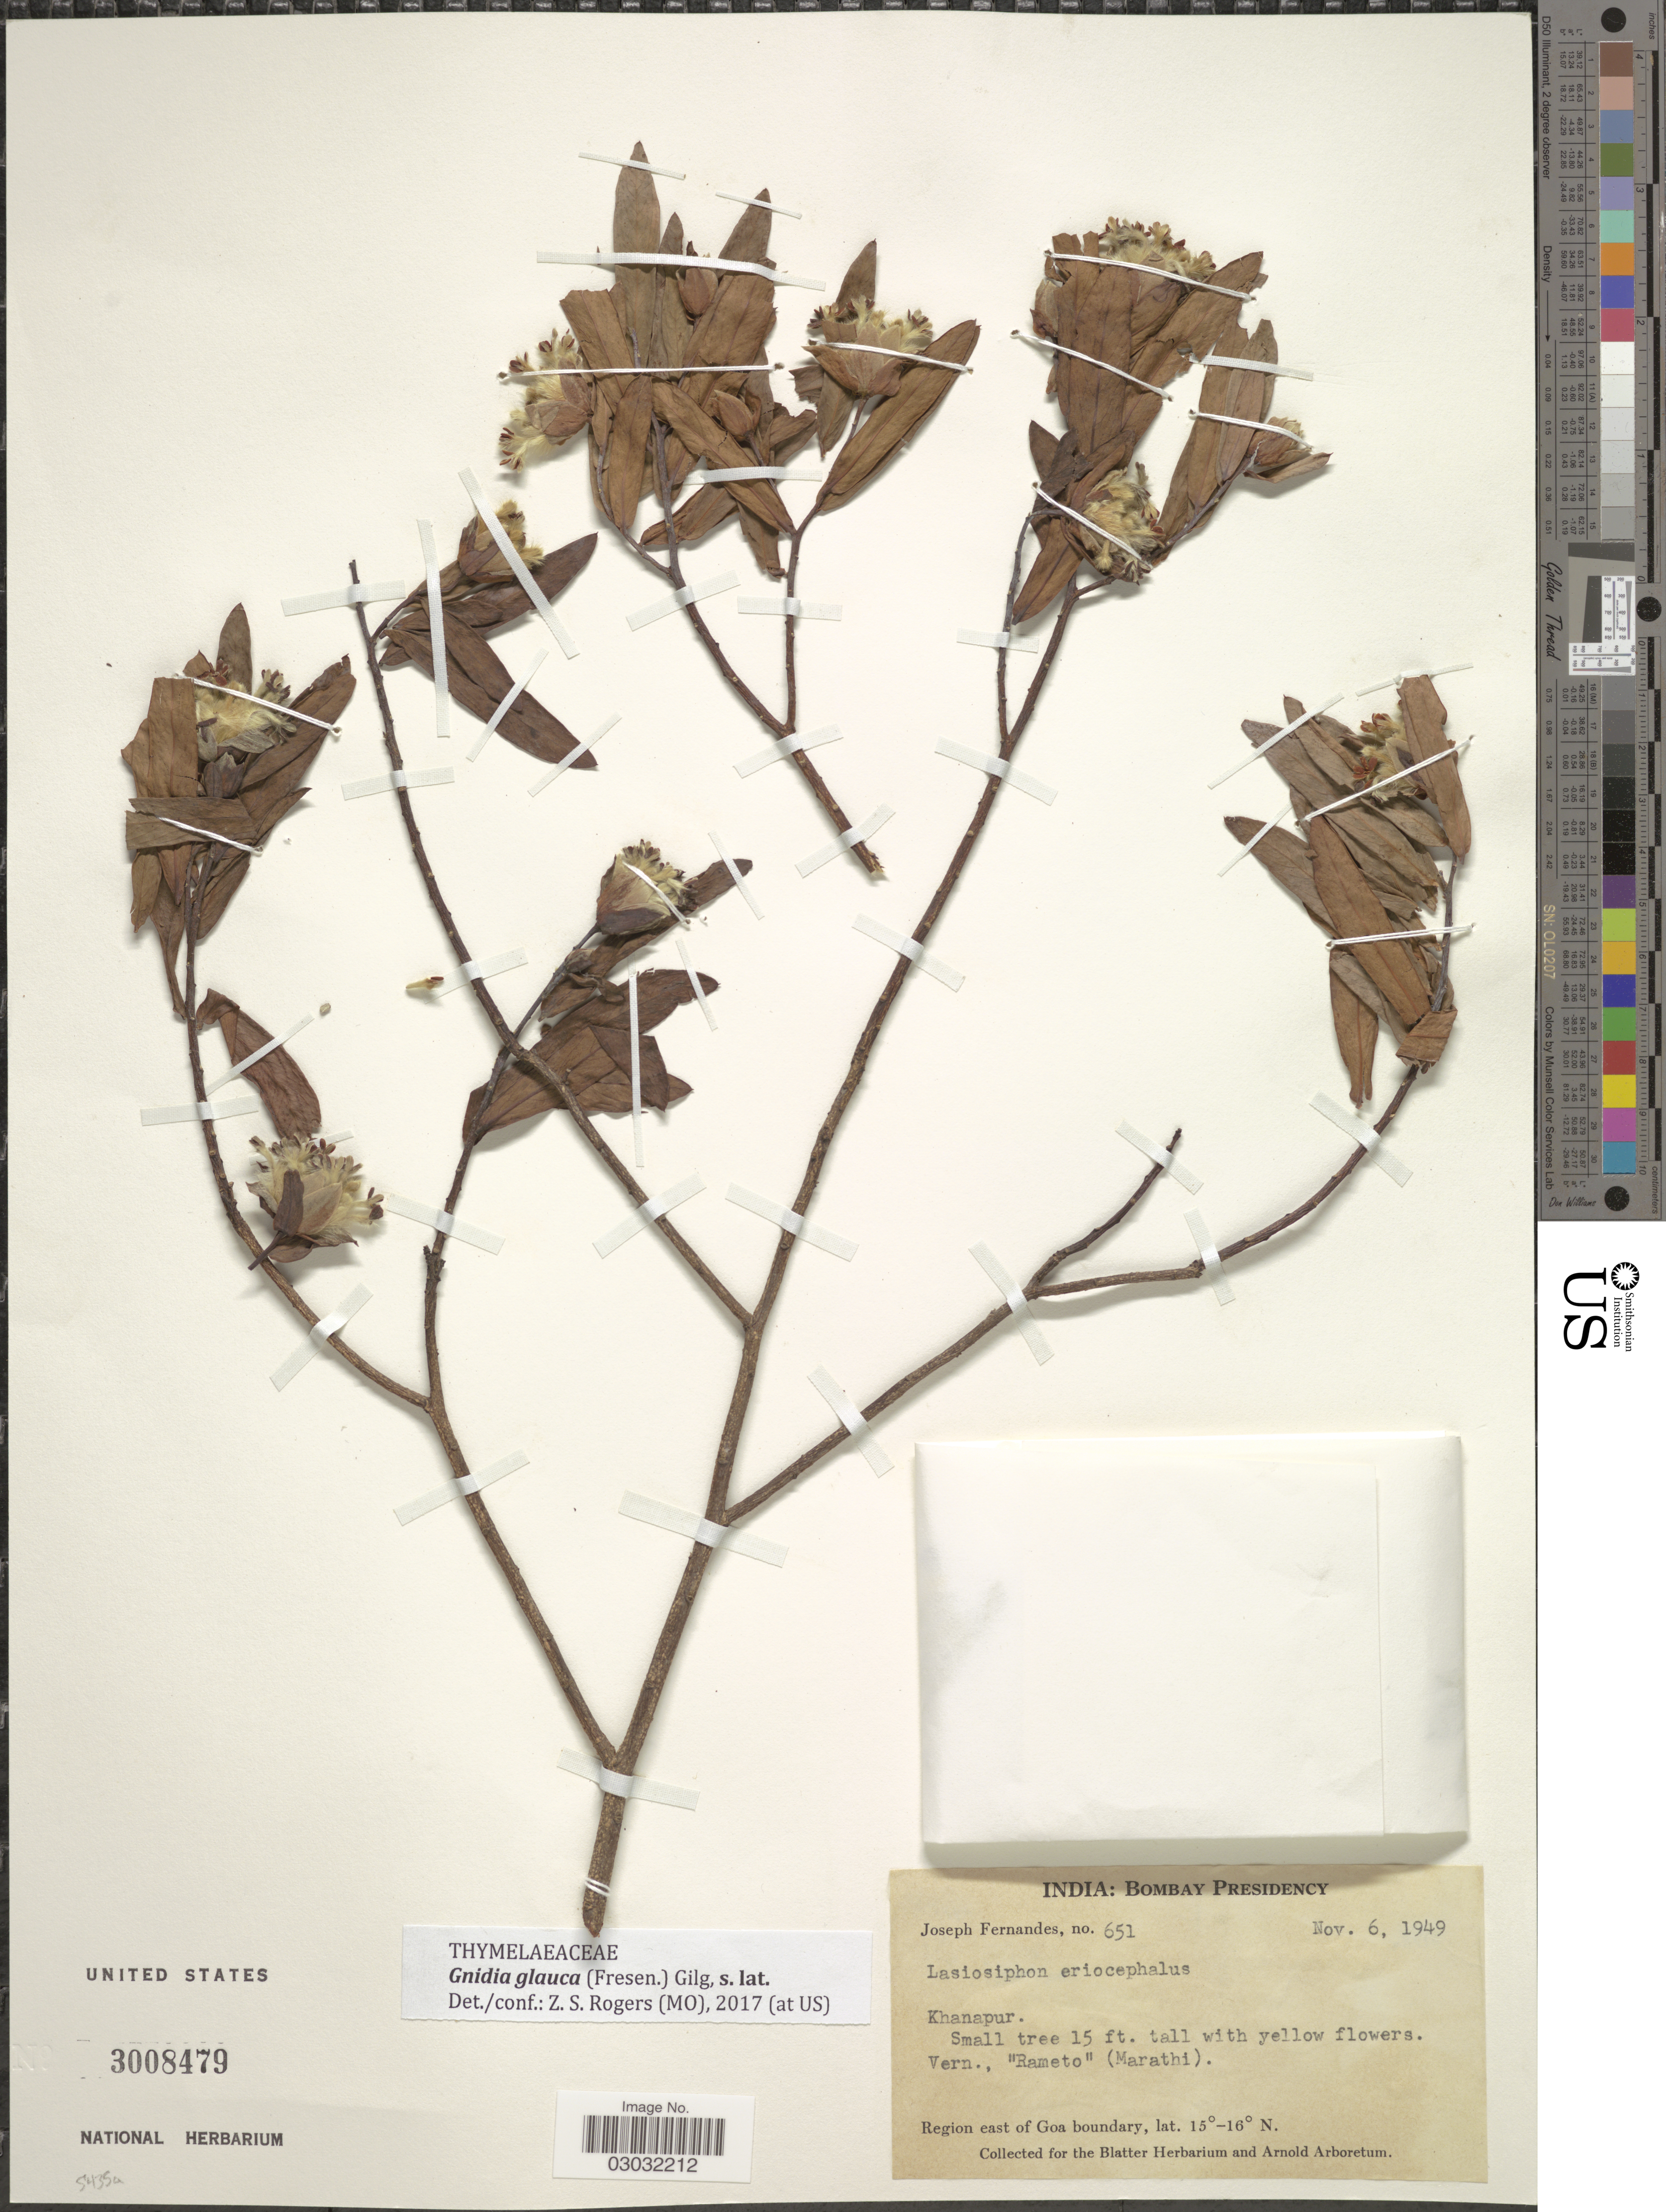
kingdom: Plantae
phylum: Tracheophyta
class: Magnoliopsida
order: Malvales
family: Thymelaeaceae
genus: Lasiosiphon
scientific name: Lasiosiphon glaucus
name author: Fresen.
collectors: J. Fernandes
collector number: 651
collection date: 1949-11-06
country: India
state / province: Karnataka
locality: Bombay Presidency. Khanapur. Region east of Goa boundary.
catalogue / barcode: US 3008479